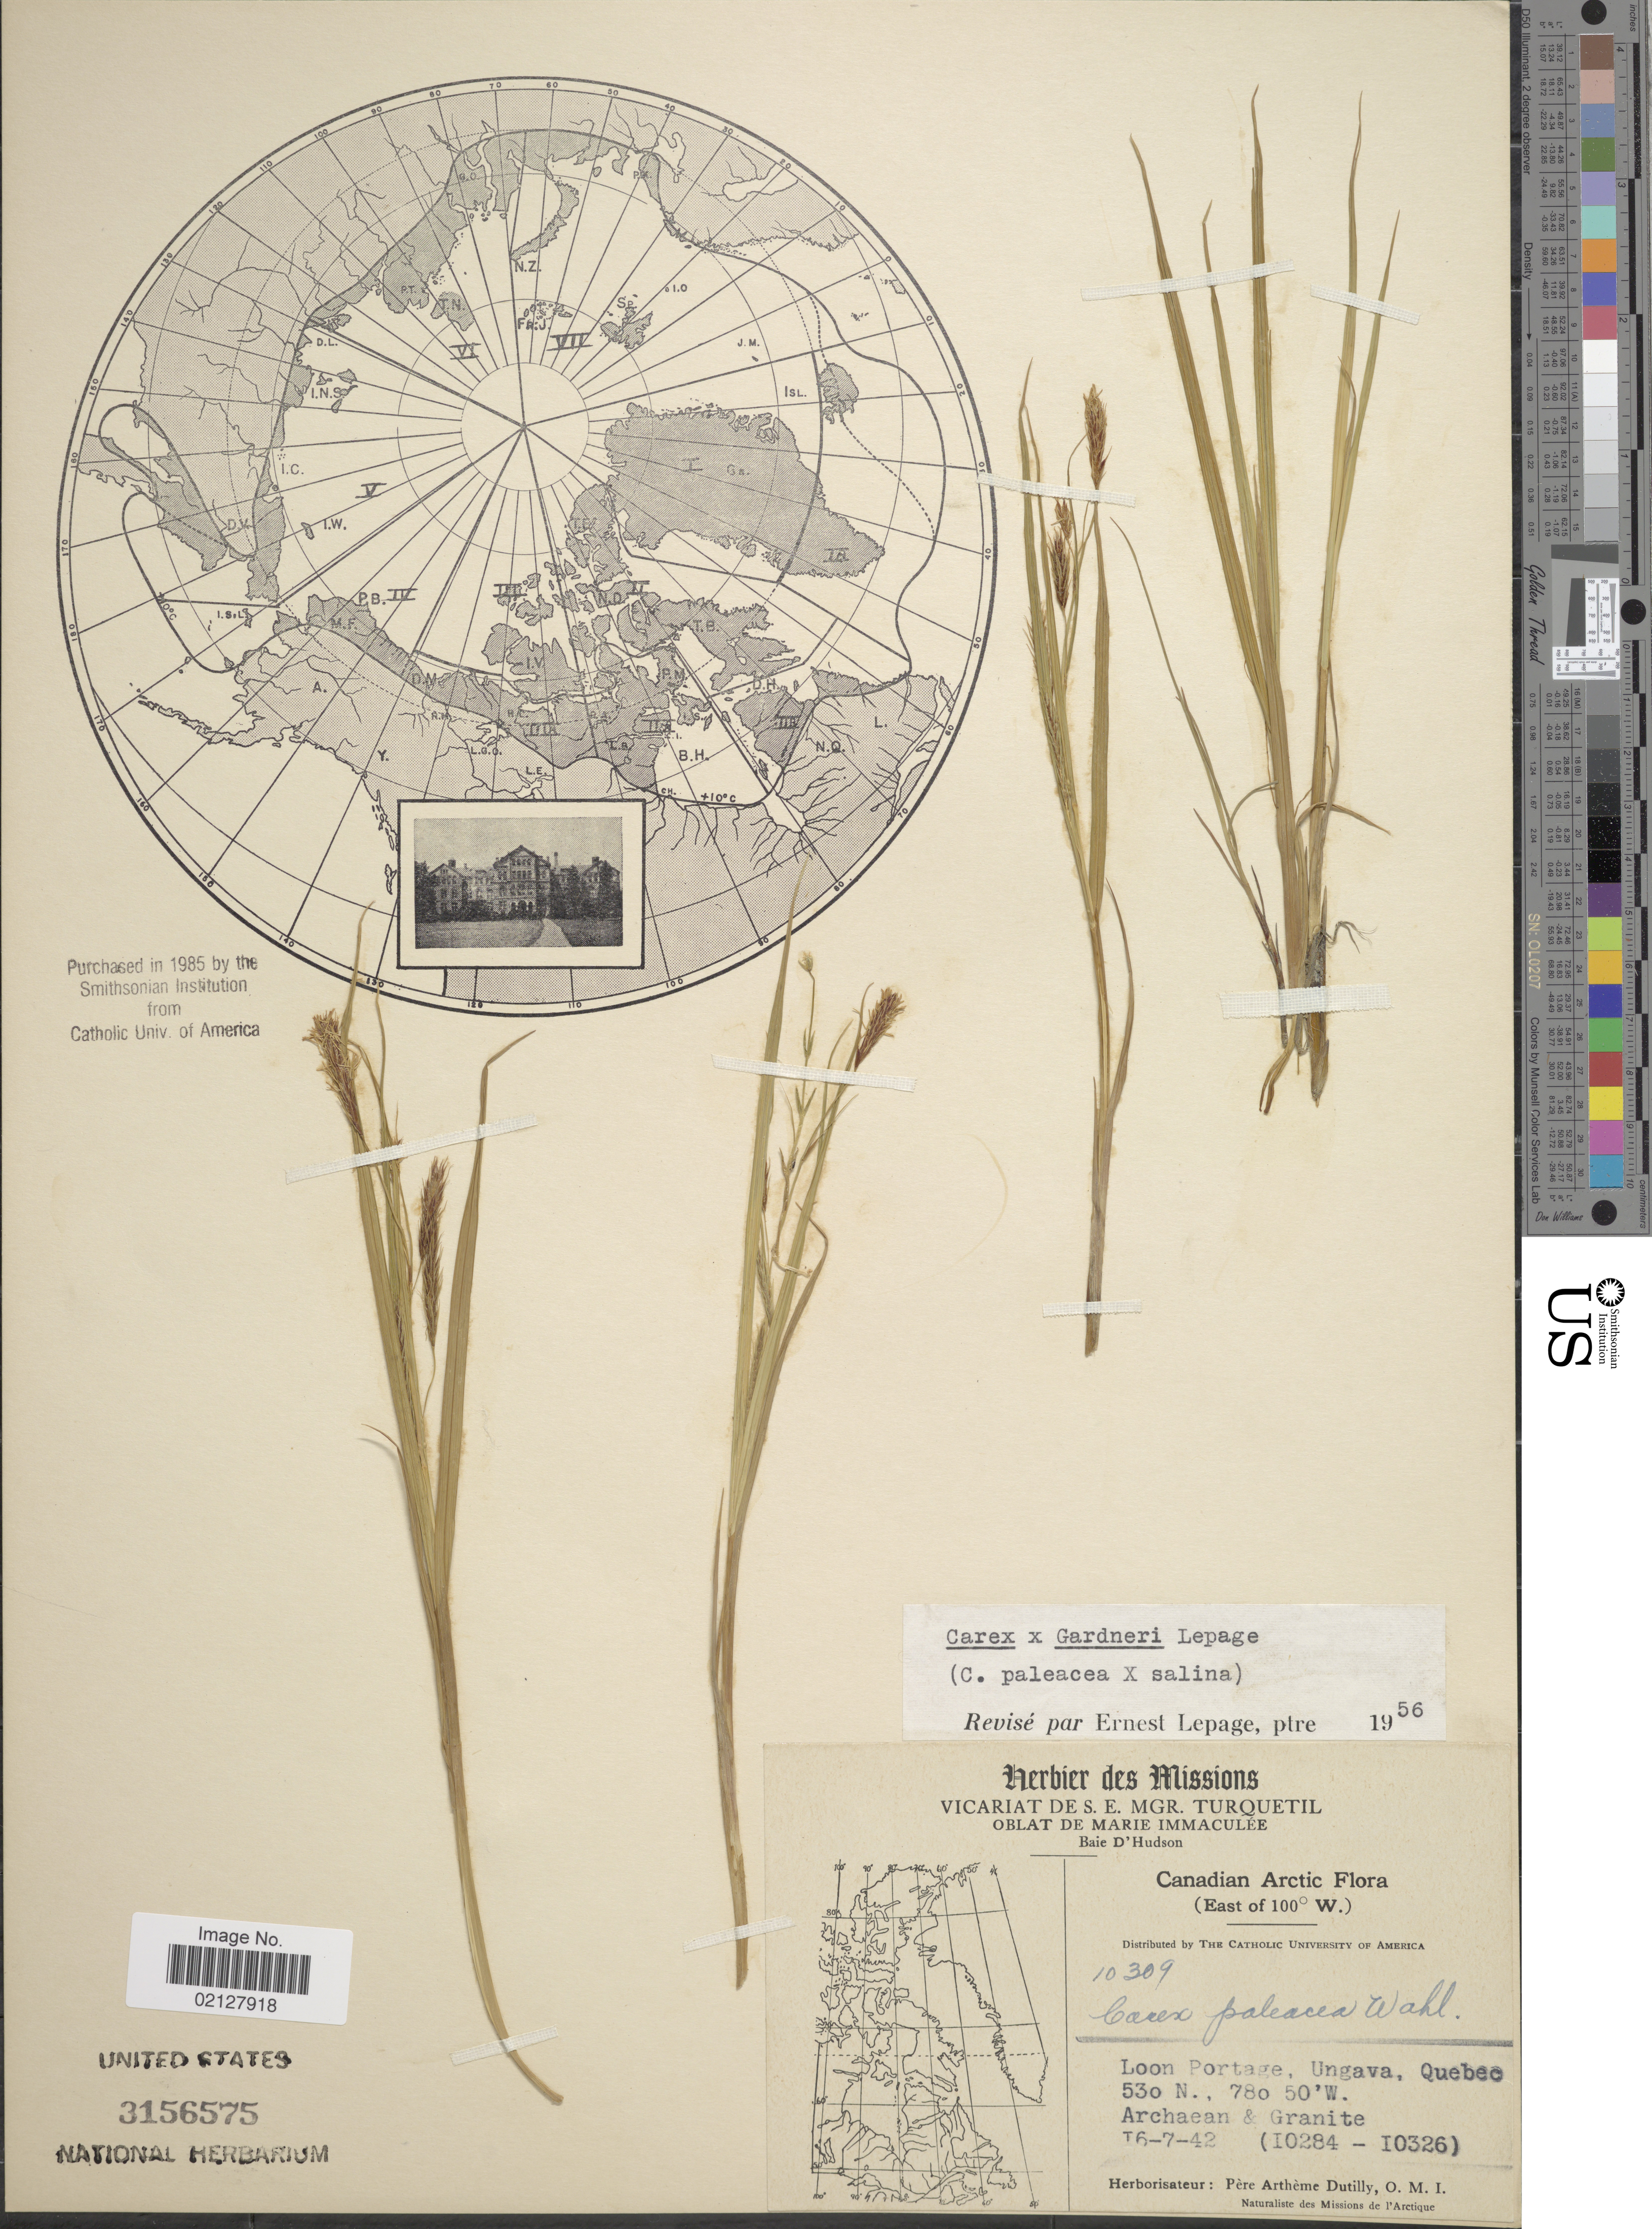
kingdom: Plantae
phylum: Tracheophyta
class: Liliopsida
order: Poales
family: Cyperaceae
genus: Carex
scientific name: Carex paleacea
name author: Schreb. ex Wahlenb.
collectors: A. Dutilly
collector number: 10309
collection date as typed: Transcribed d/m/y: 16/7/42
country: Canada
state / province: Quebec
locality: Loon Portage, Ungava. Archaean & Granite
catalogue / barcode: US 3156575